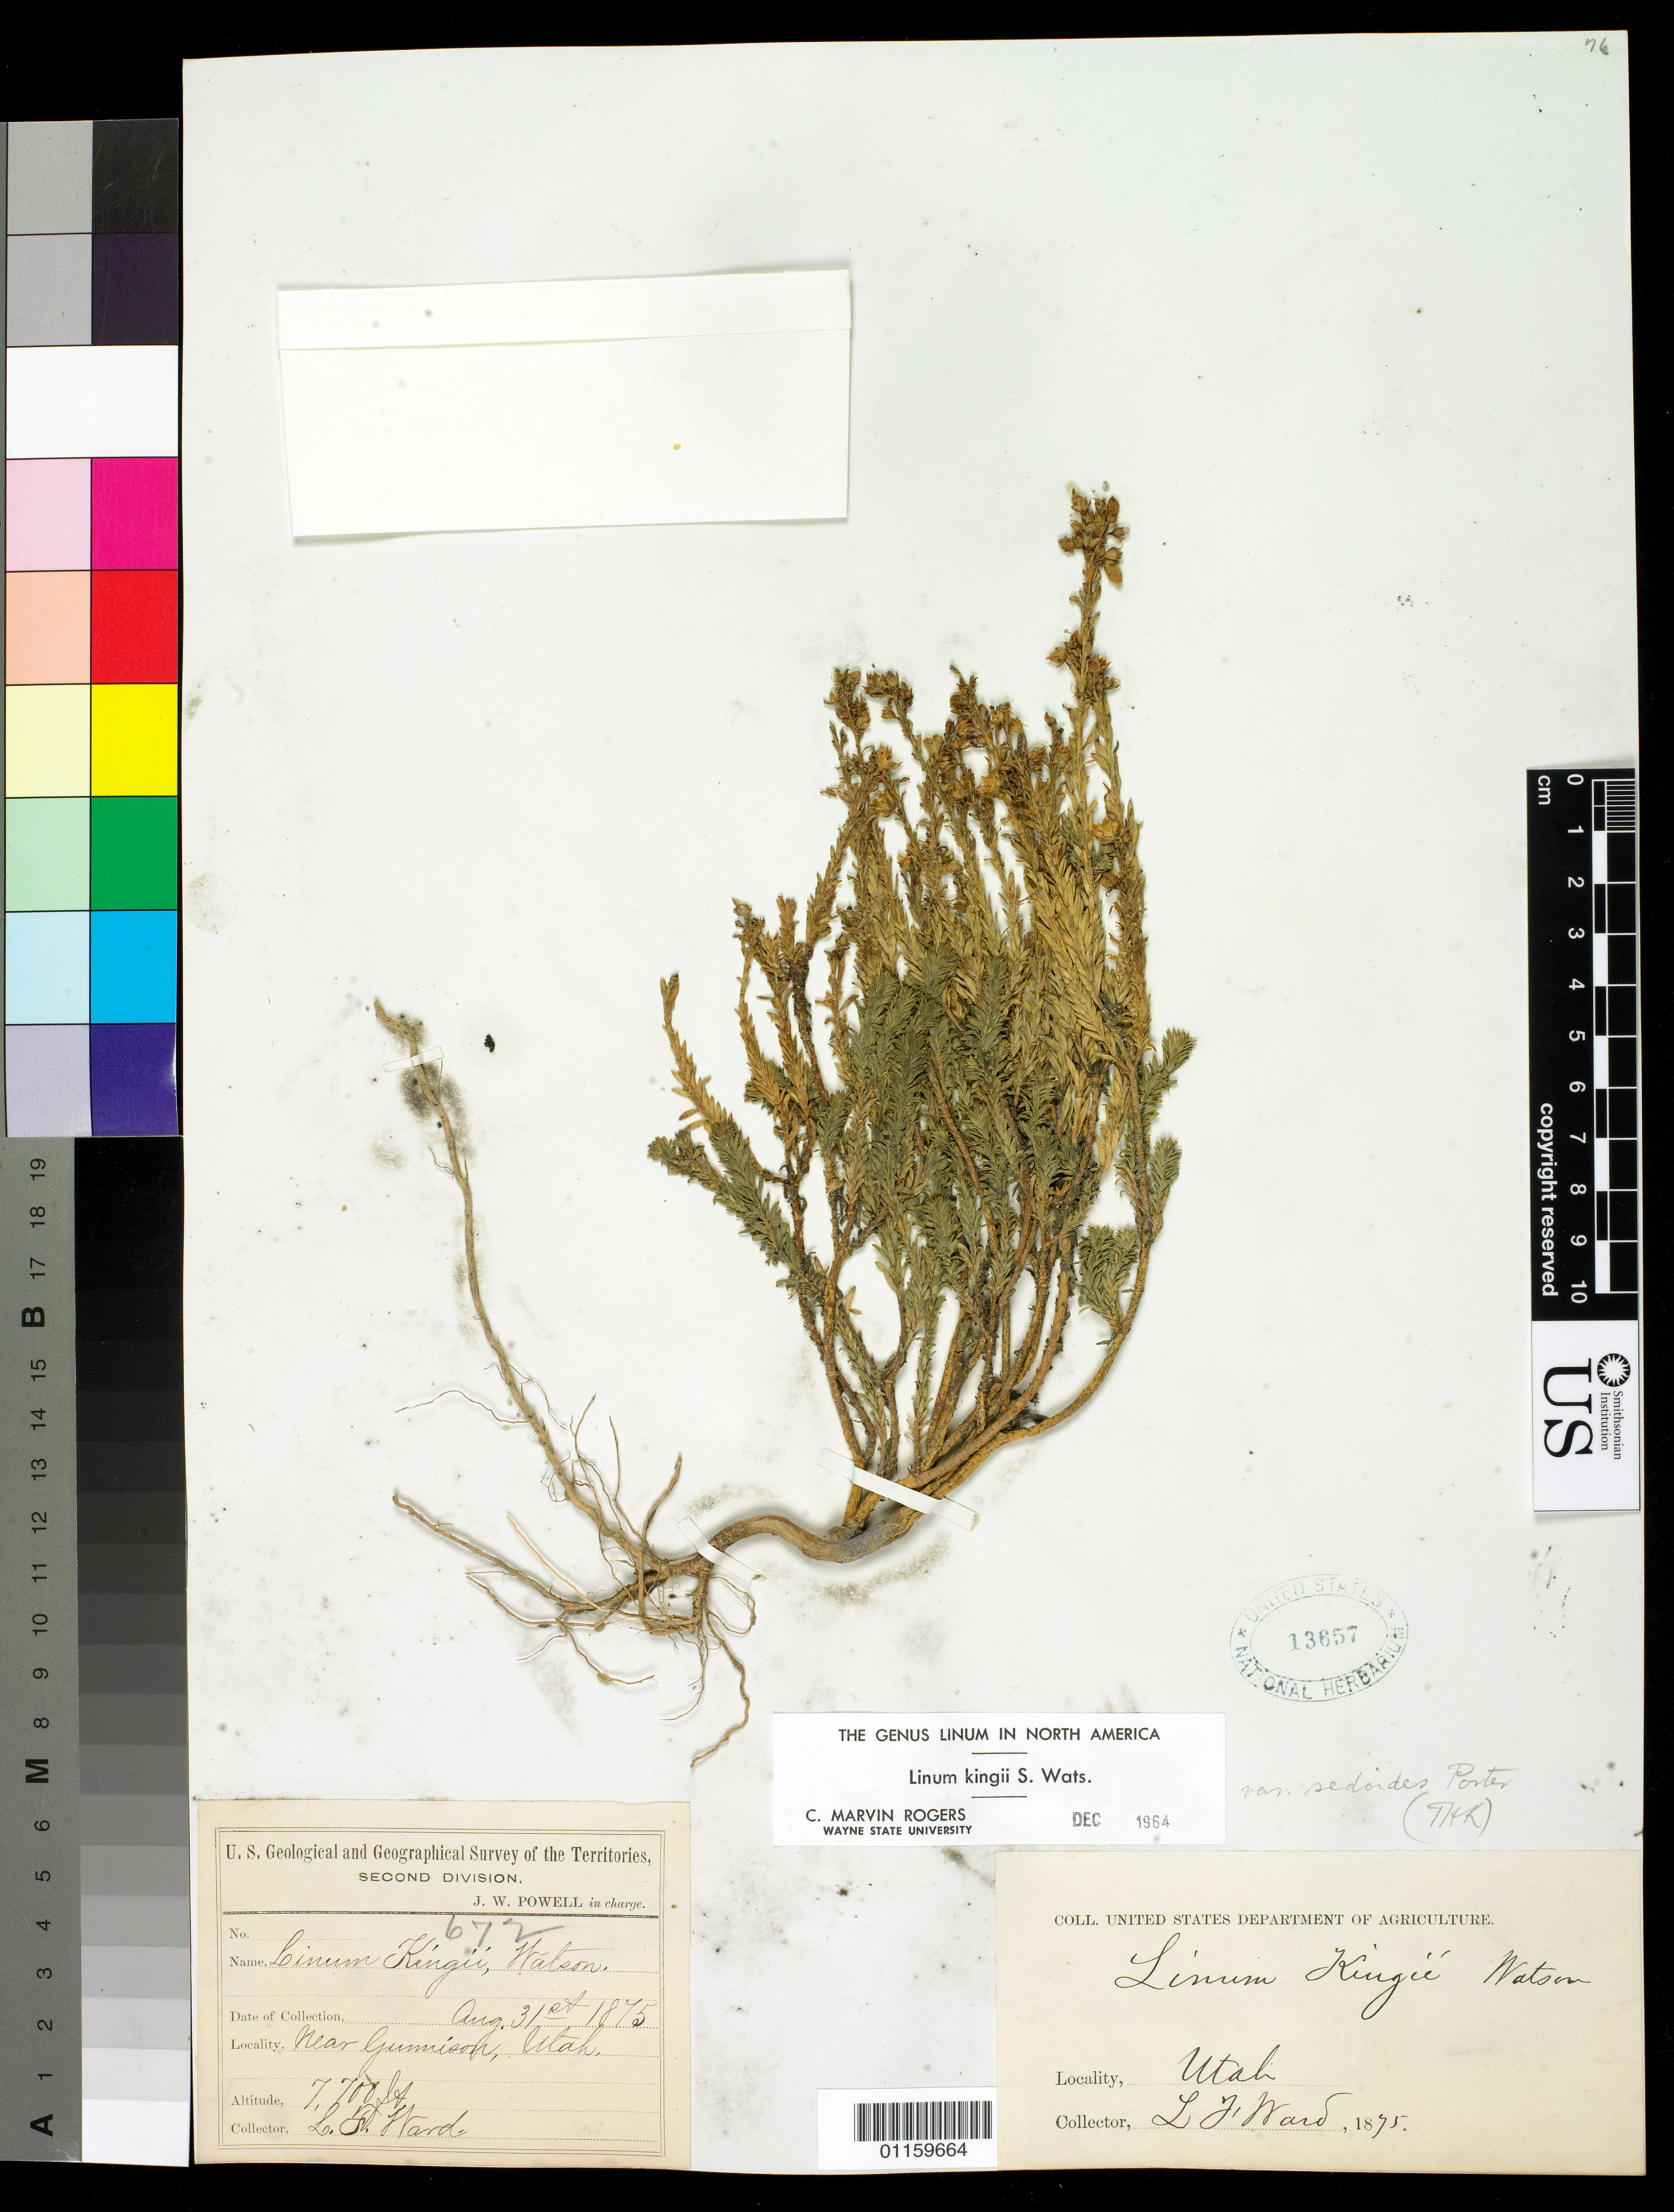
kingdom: Plantae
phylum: Tracheophyta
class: Magnoliopsida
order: Malpighiales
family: Linaceae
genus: Linum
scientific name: Linum kingii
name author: S. Watson in C. King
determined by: Rogers, C. M.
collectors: L. F. Ward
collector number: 672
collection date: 1875-08-31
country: United States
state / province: Utah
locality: Near Gunnison.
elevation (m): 2347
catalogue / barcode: US 13657